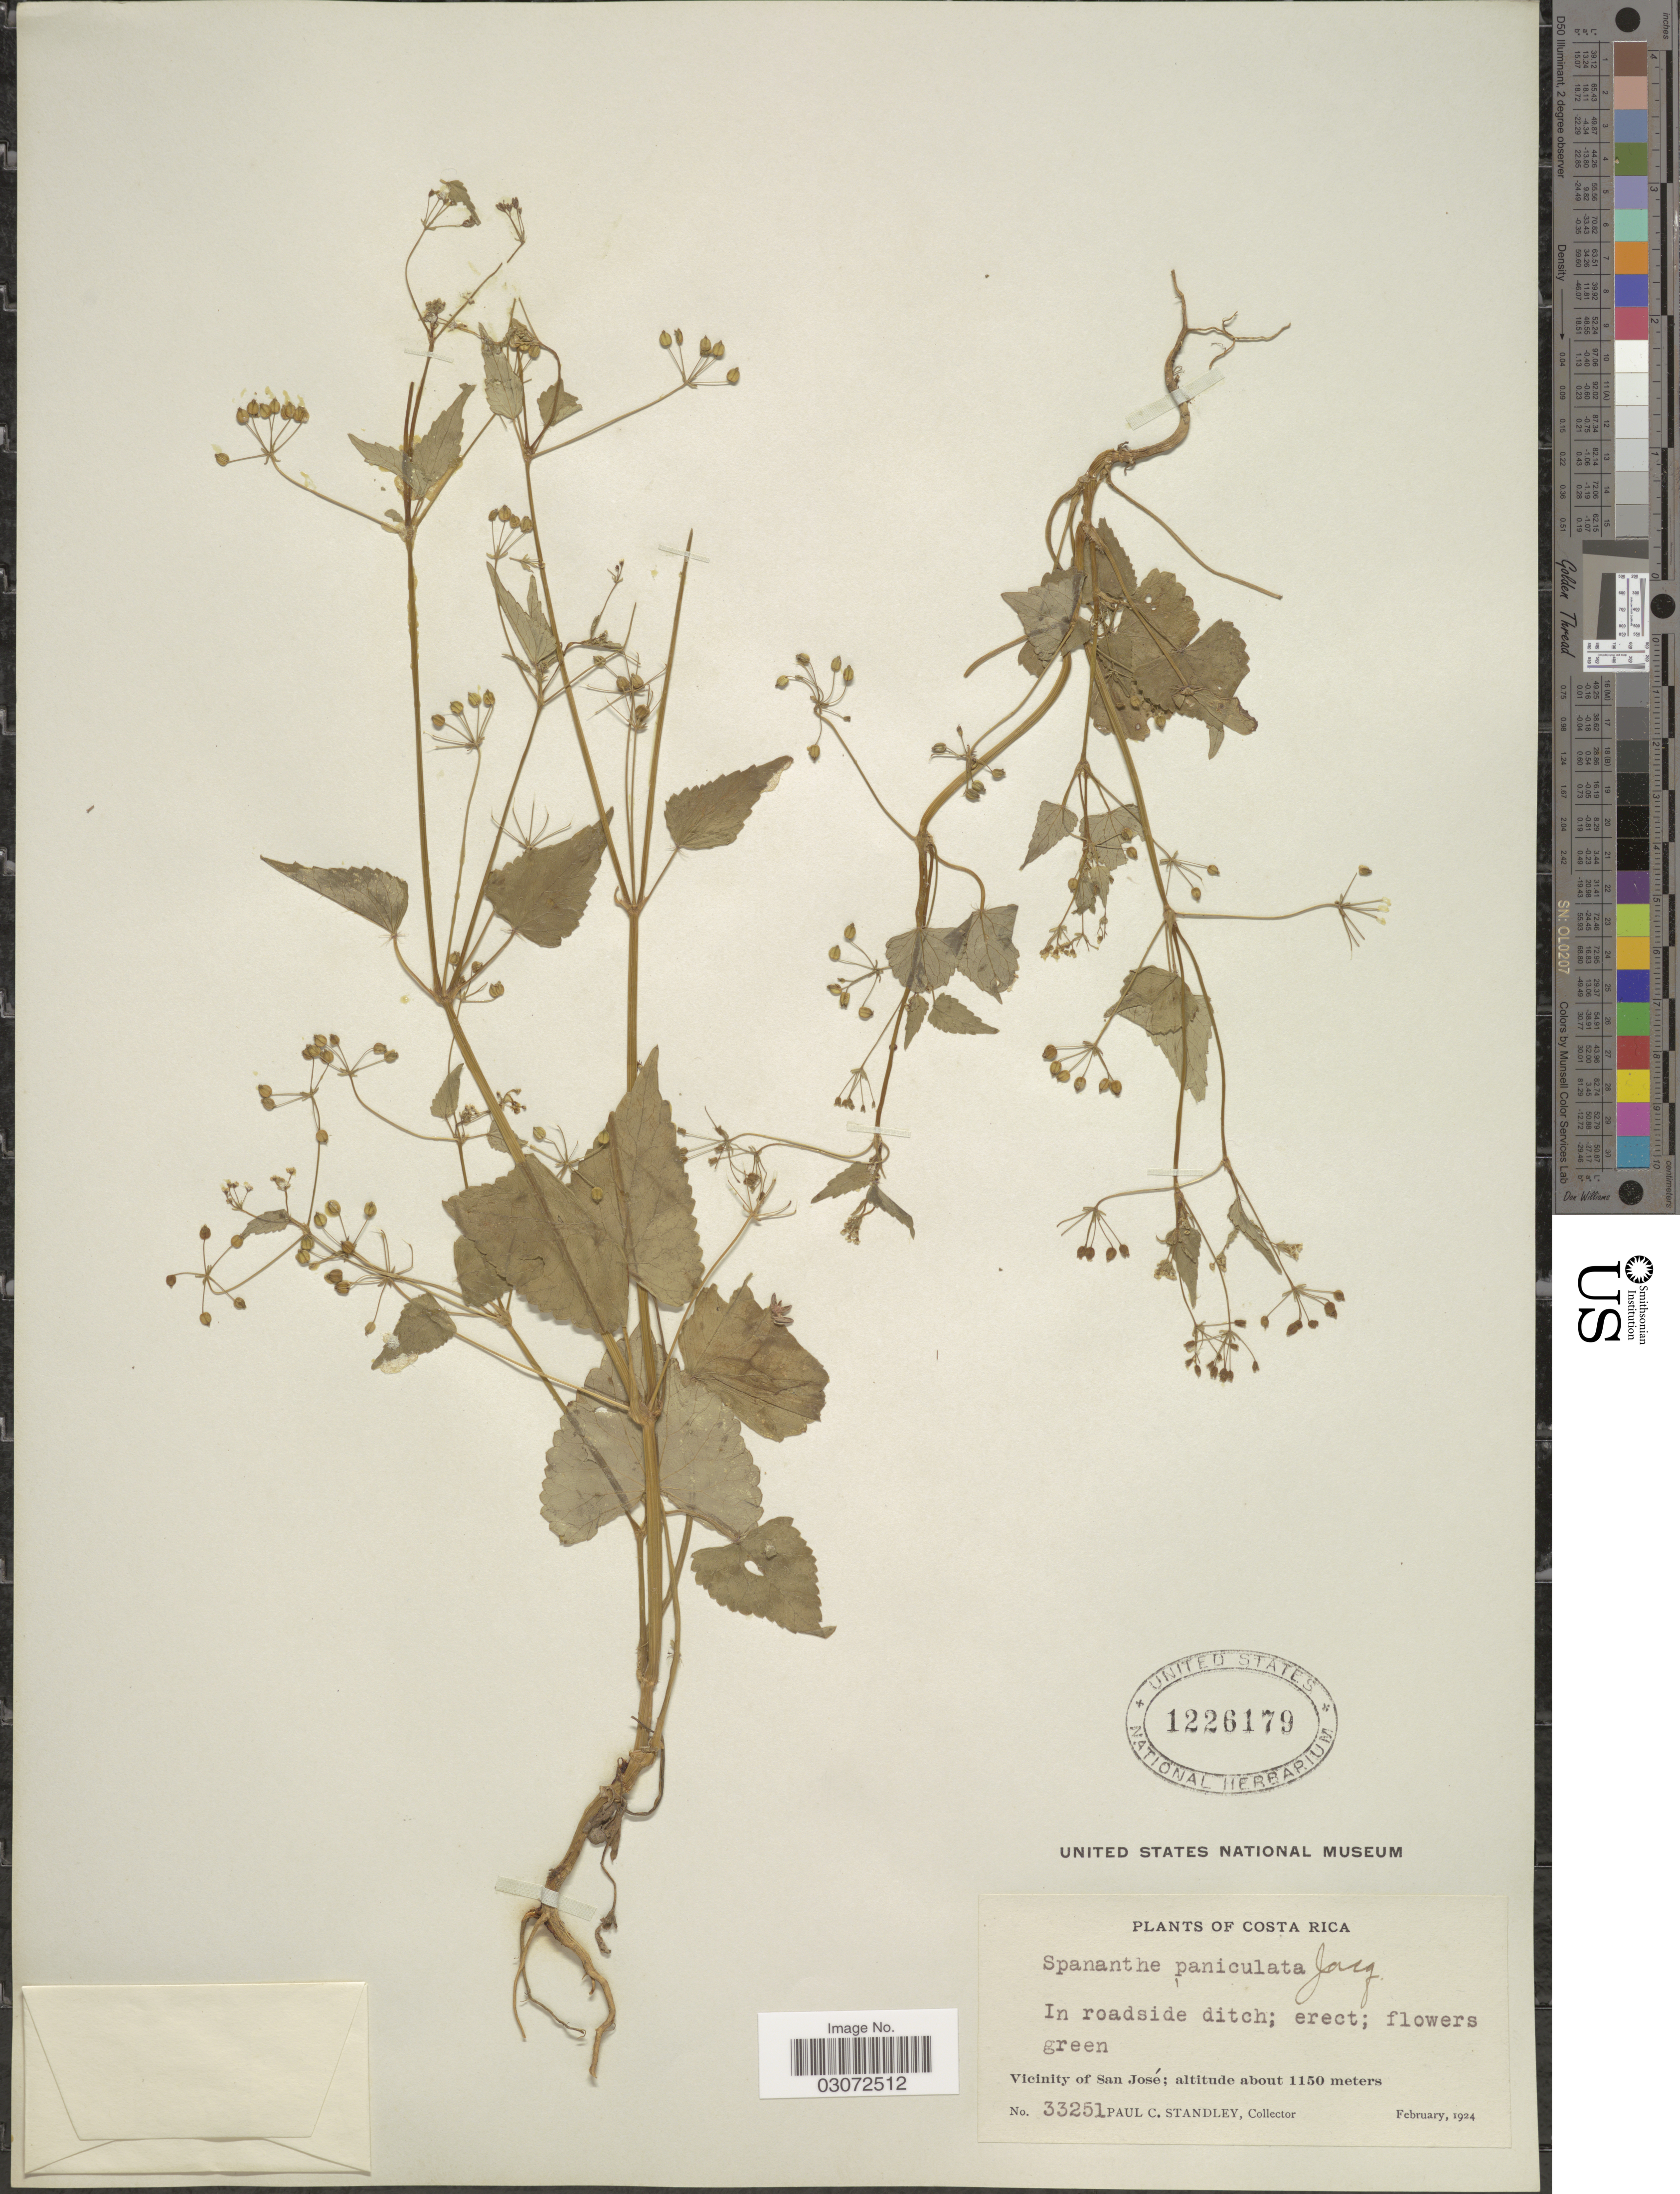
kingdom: Plantae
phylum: Tracheophyta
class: Magnoliopsida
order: Apiales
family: Apiaceae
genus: Spananthe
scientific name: Spananthe paniculata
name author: Jacq.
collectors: P. C. Standley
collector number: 33251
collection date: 1924-02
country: Costa Rica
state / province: San José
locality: Vicinity of San José.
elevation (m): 1150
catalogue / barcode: US 1226179